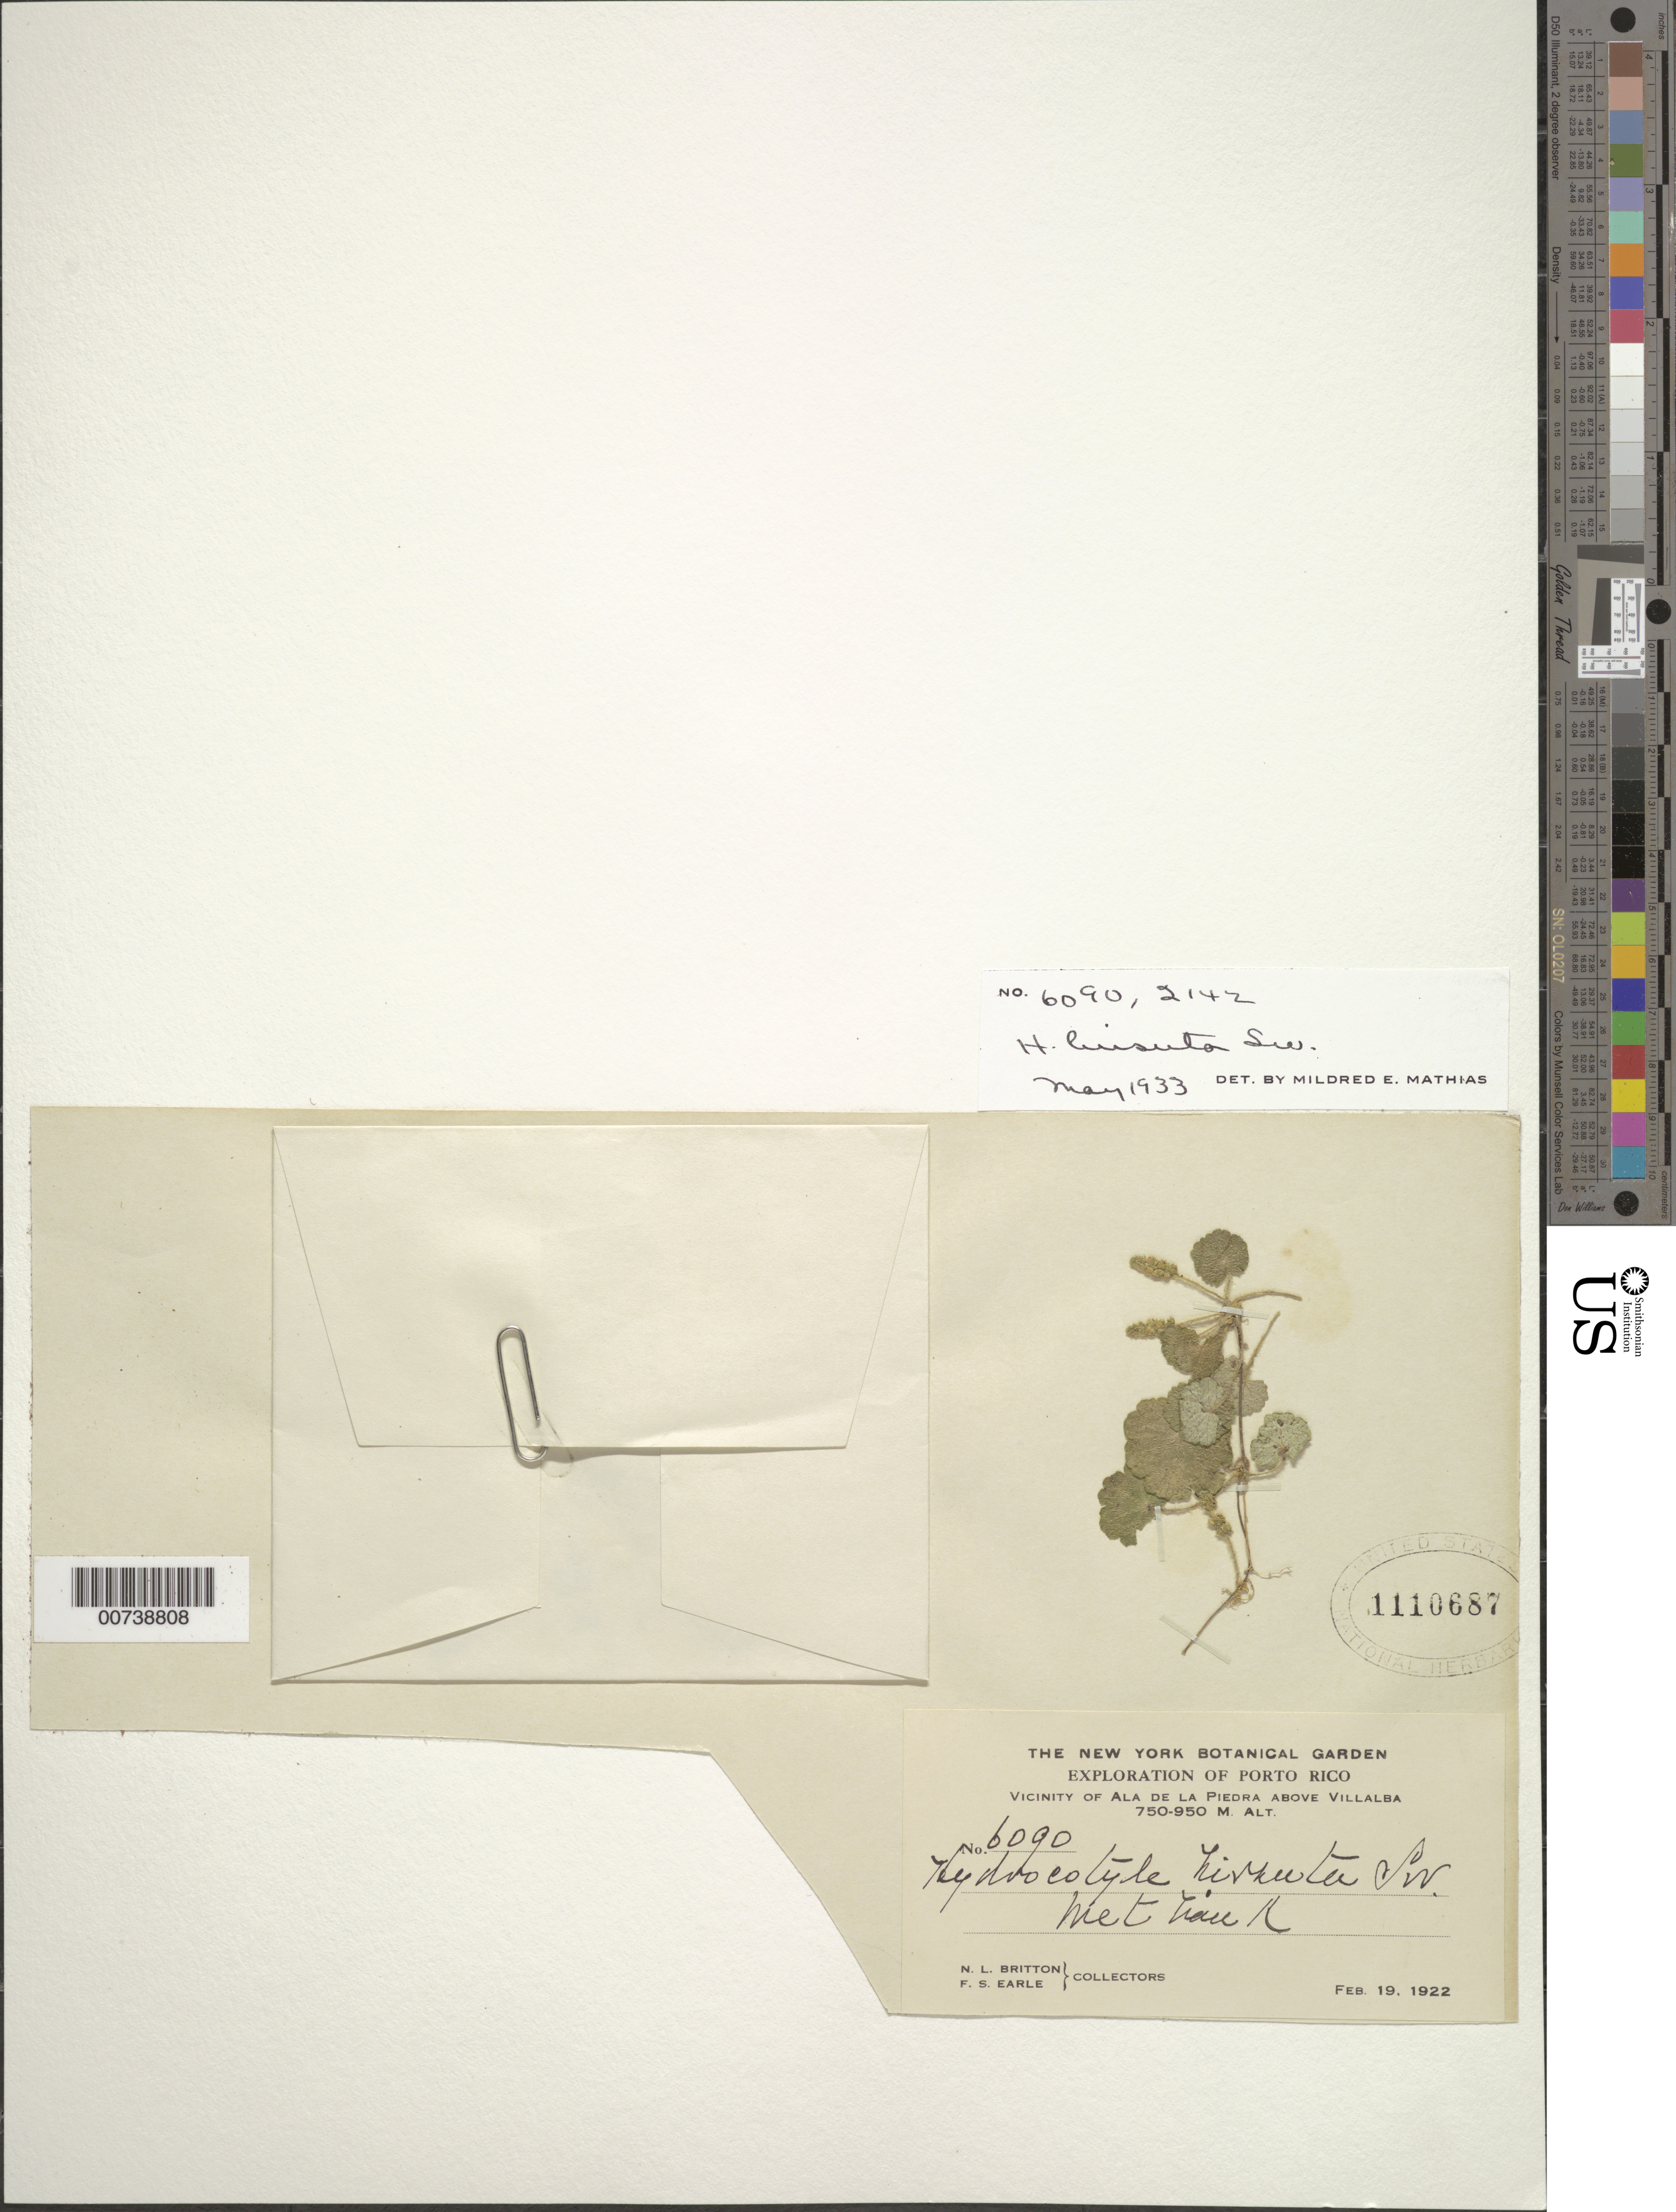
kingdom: Plantae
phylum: Tracheophyta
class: Magnoliopsida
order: Apiales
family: Araliaceae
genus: Hydrocotyle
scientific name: Hydrocotyle hirsuta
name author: Sw.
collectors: N. Britton & F. S. Earle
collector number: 6090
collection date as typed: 19 Feb 1922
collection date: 1922-02-19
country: Puerto Rico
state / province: Villalba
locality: Vicinity of Ala de Piedra above Villalba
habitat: Wet bank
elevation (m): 750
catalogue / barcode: US 1110687